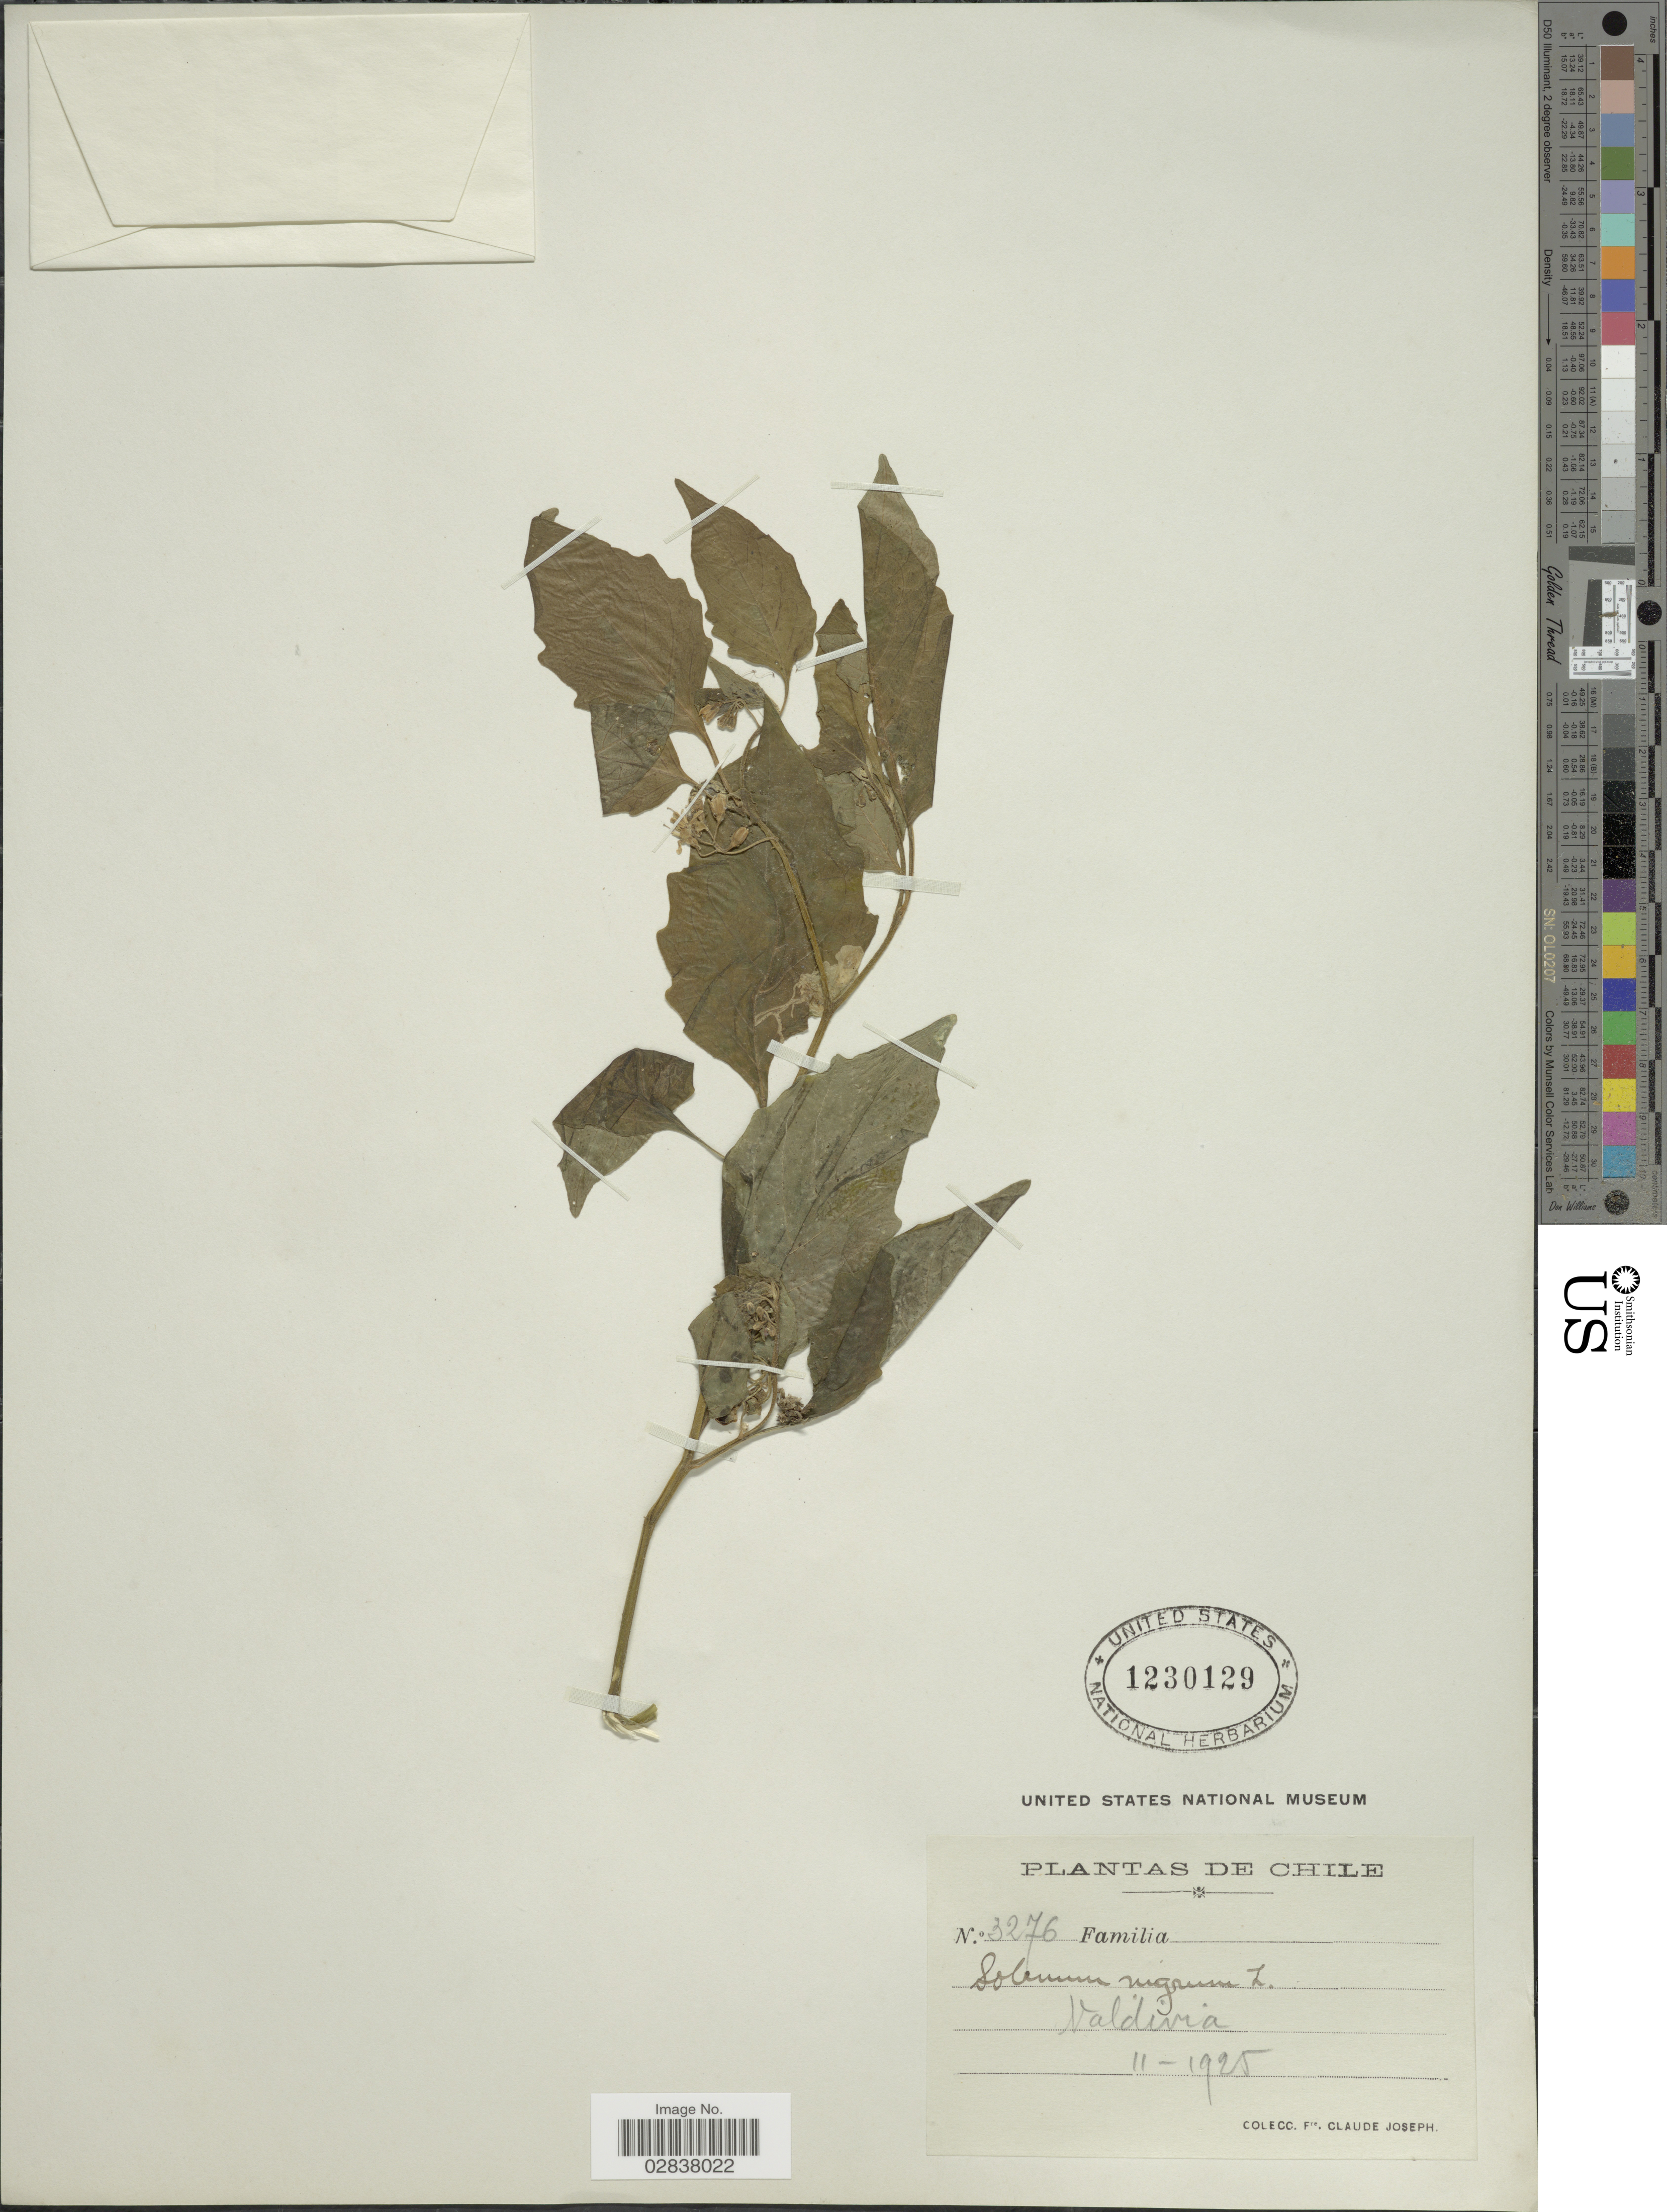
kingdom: Plantae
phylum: Tracheophyta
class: Magnoliopsida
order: Solanales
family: Solanaceae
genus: Solanum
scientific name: Solanum nigrum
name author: L.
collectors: Frere Claude Joseph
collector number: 3276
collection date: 1925-11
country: Chile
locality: Valdivia.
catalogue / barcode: US 1230129